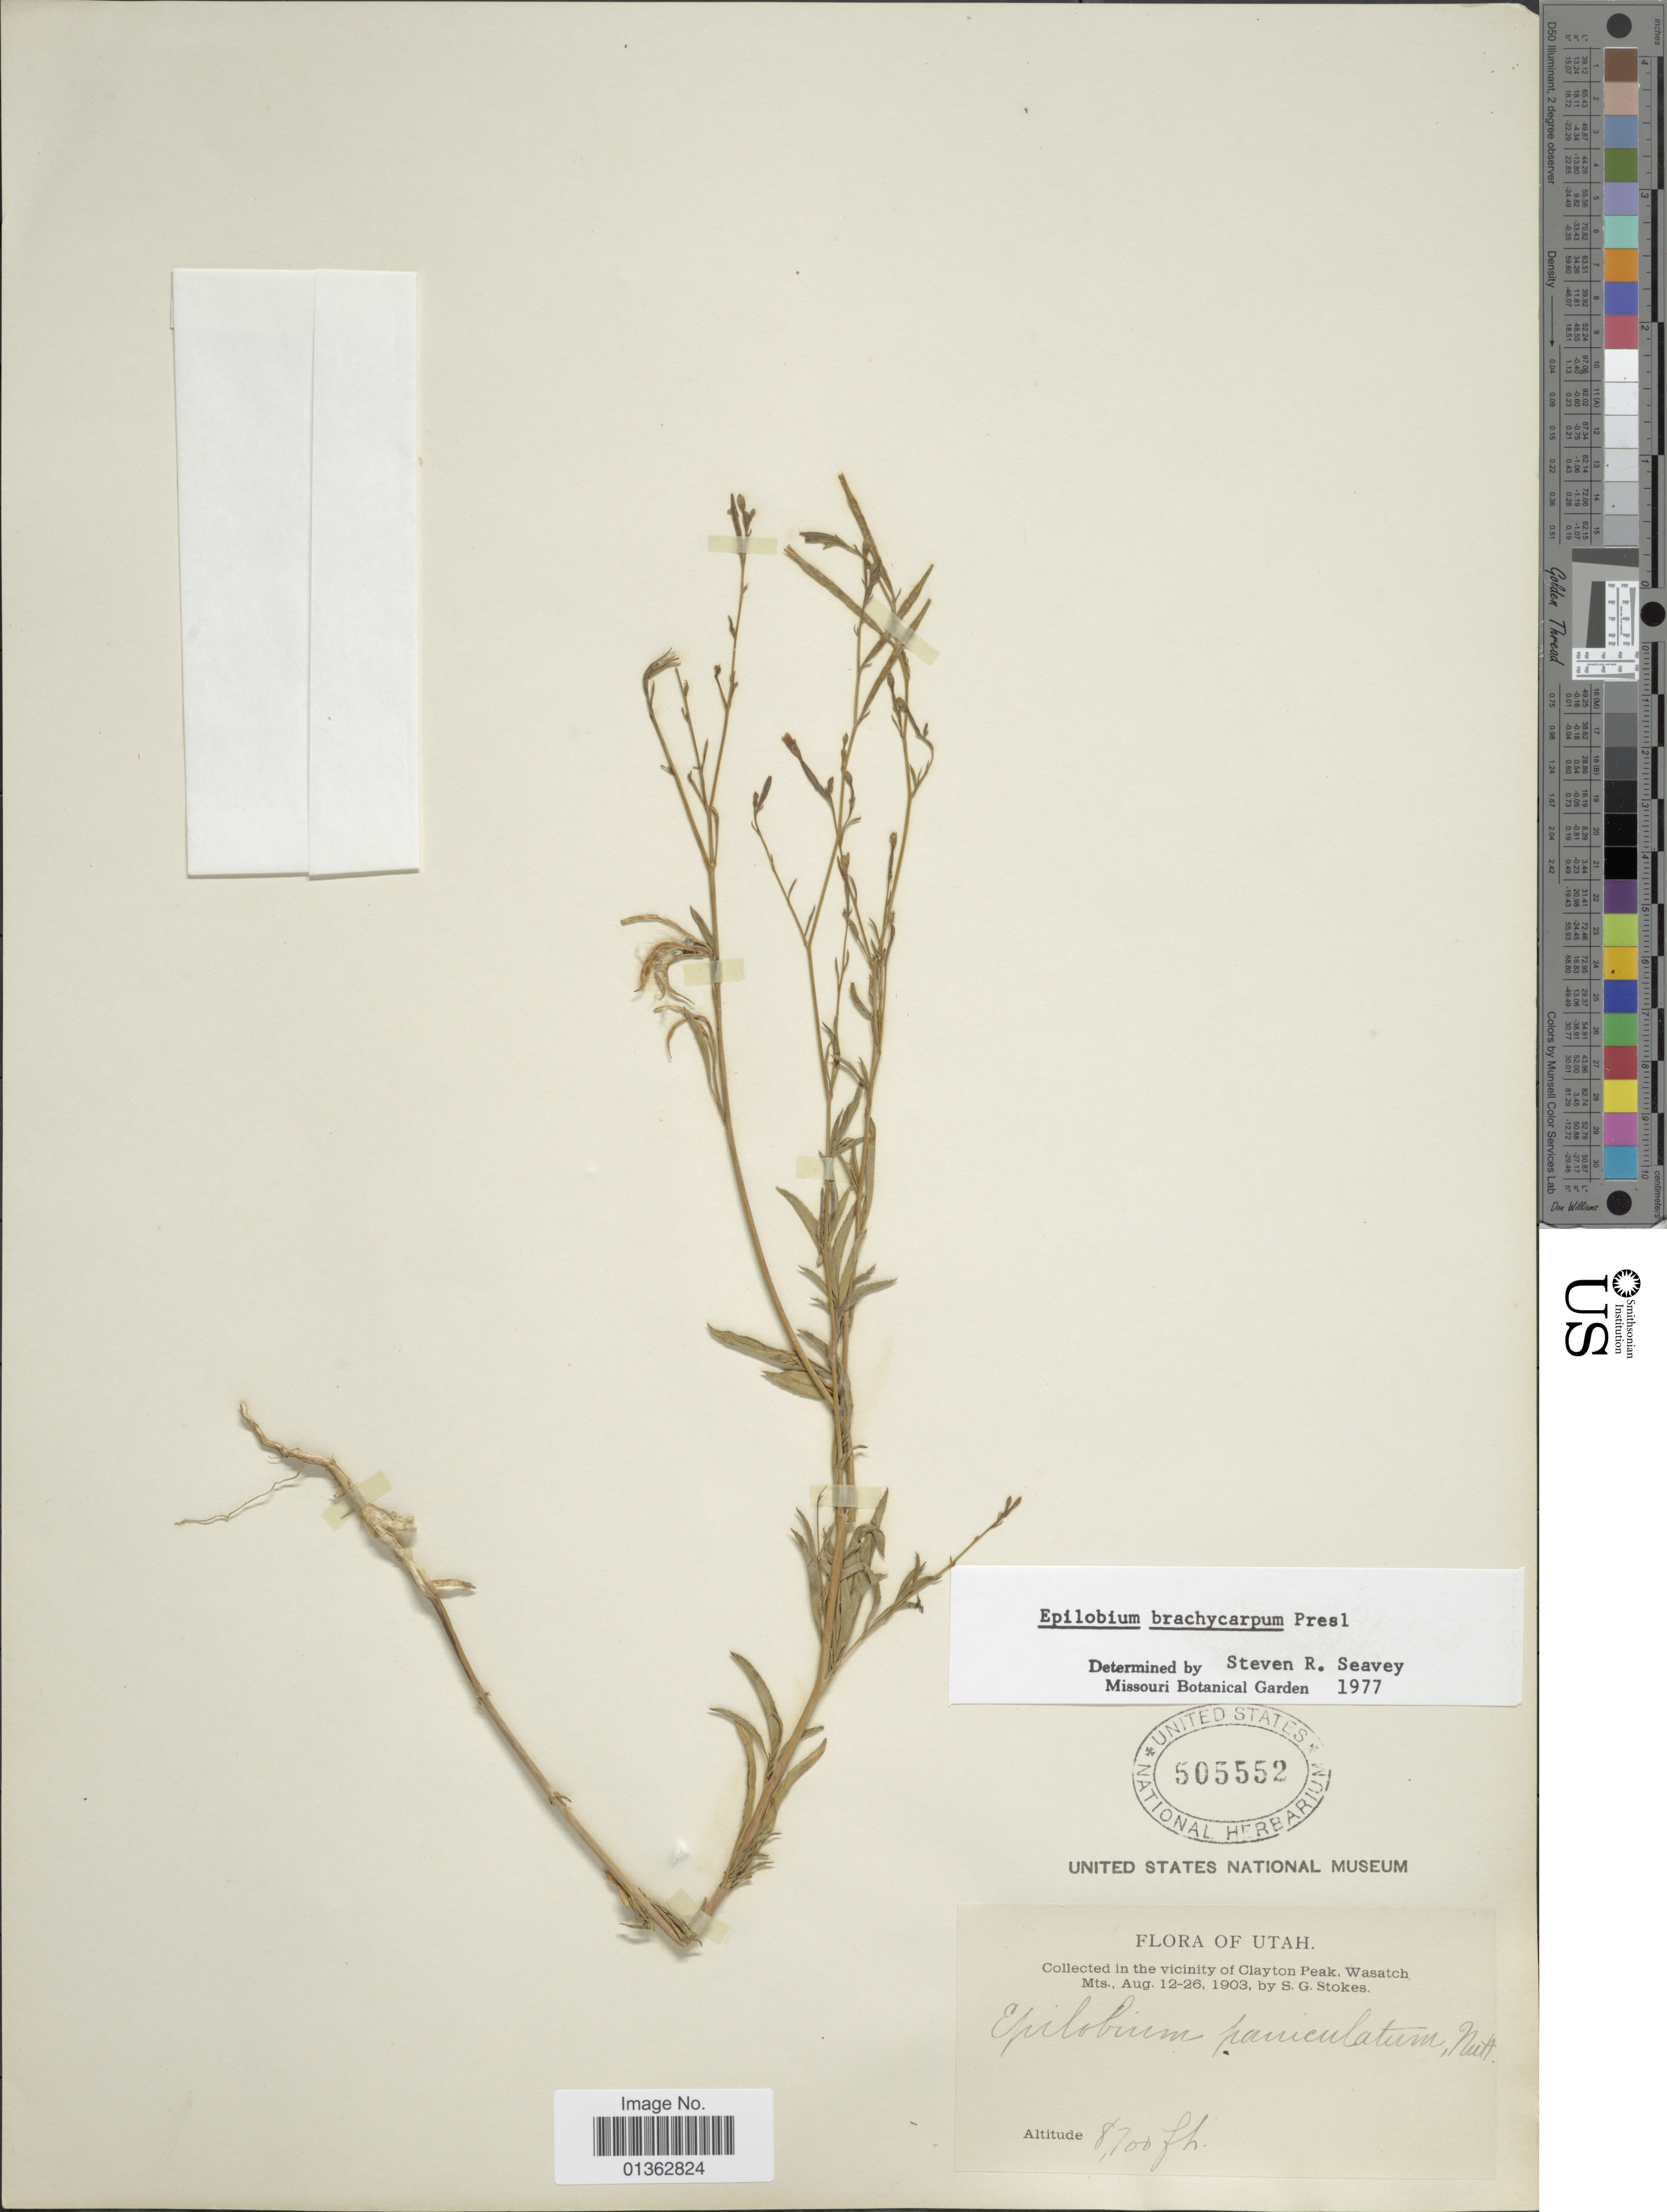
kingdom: Plantae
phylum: Tracheophyta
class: Magnoliopsida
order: Myrtales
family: Onagraceae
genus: Epilobium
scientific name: Epilobium brachycarpum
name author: C. Presl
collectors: S. G. Stokes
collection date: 1903-08-12/1903-08-26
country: United States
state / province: Utah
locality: In the vicinity of Clayton Peak, Wasatch Mts.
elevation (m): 2652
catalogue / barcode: US 505552